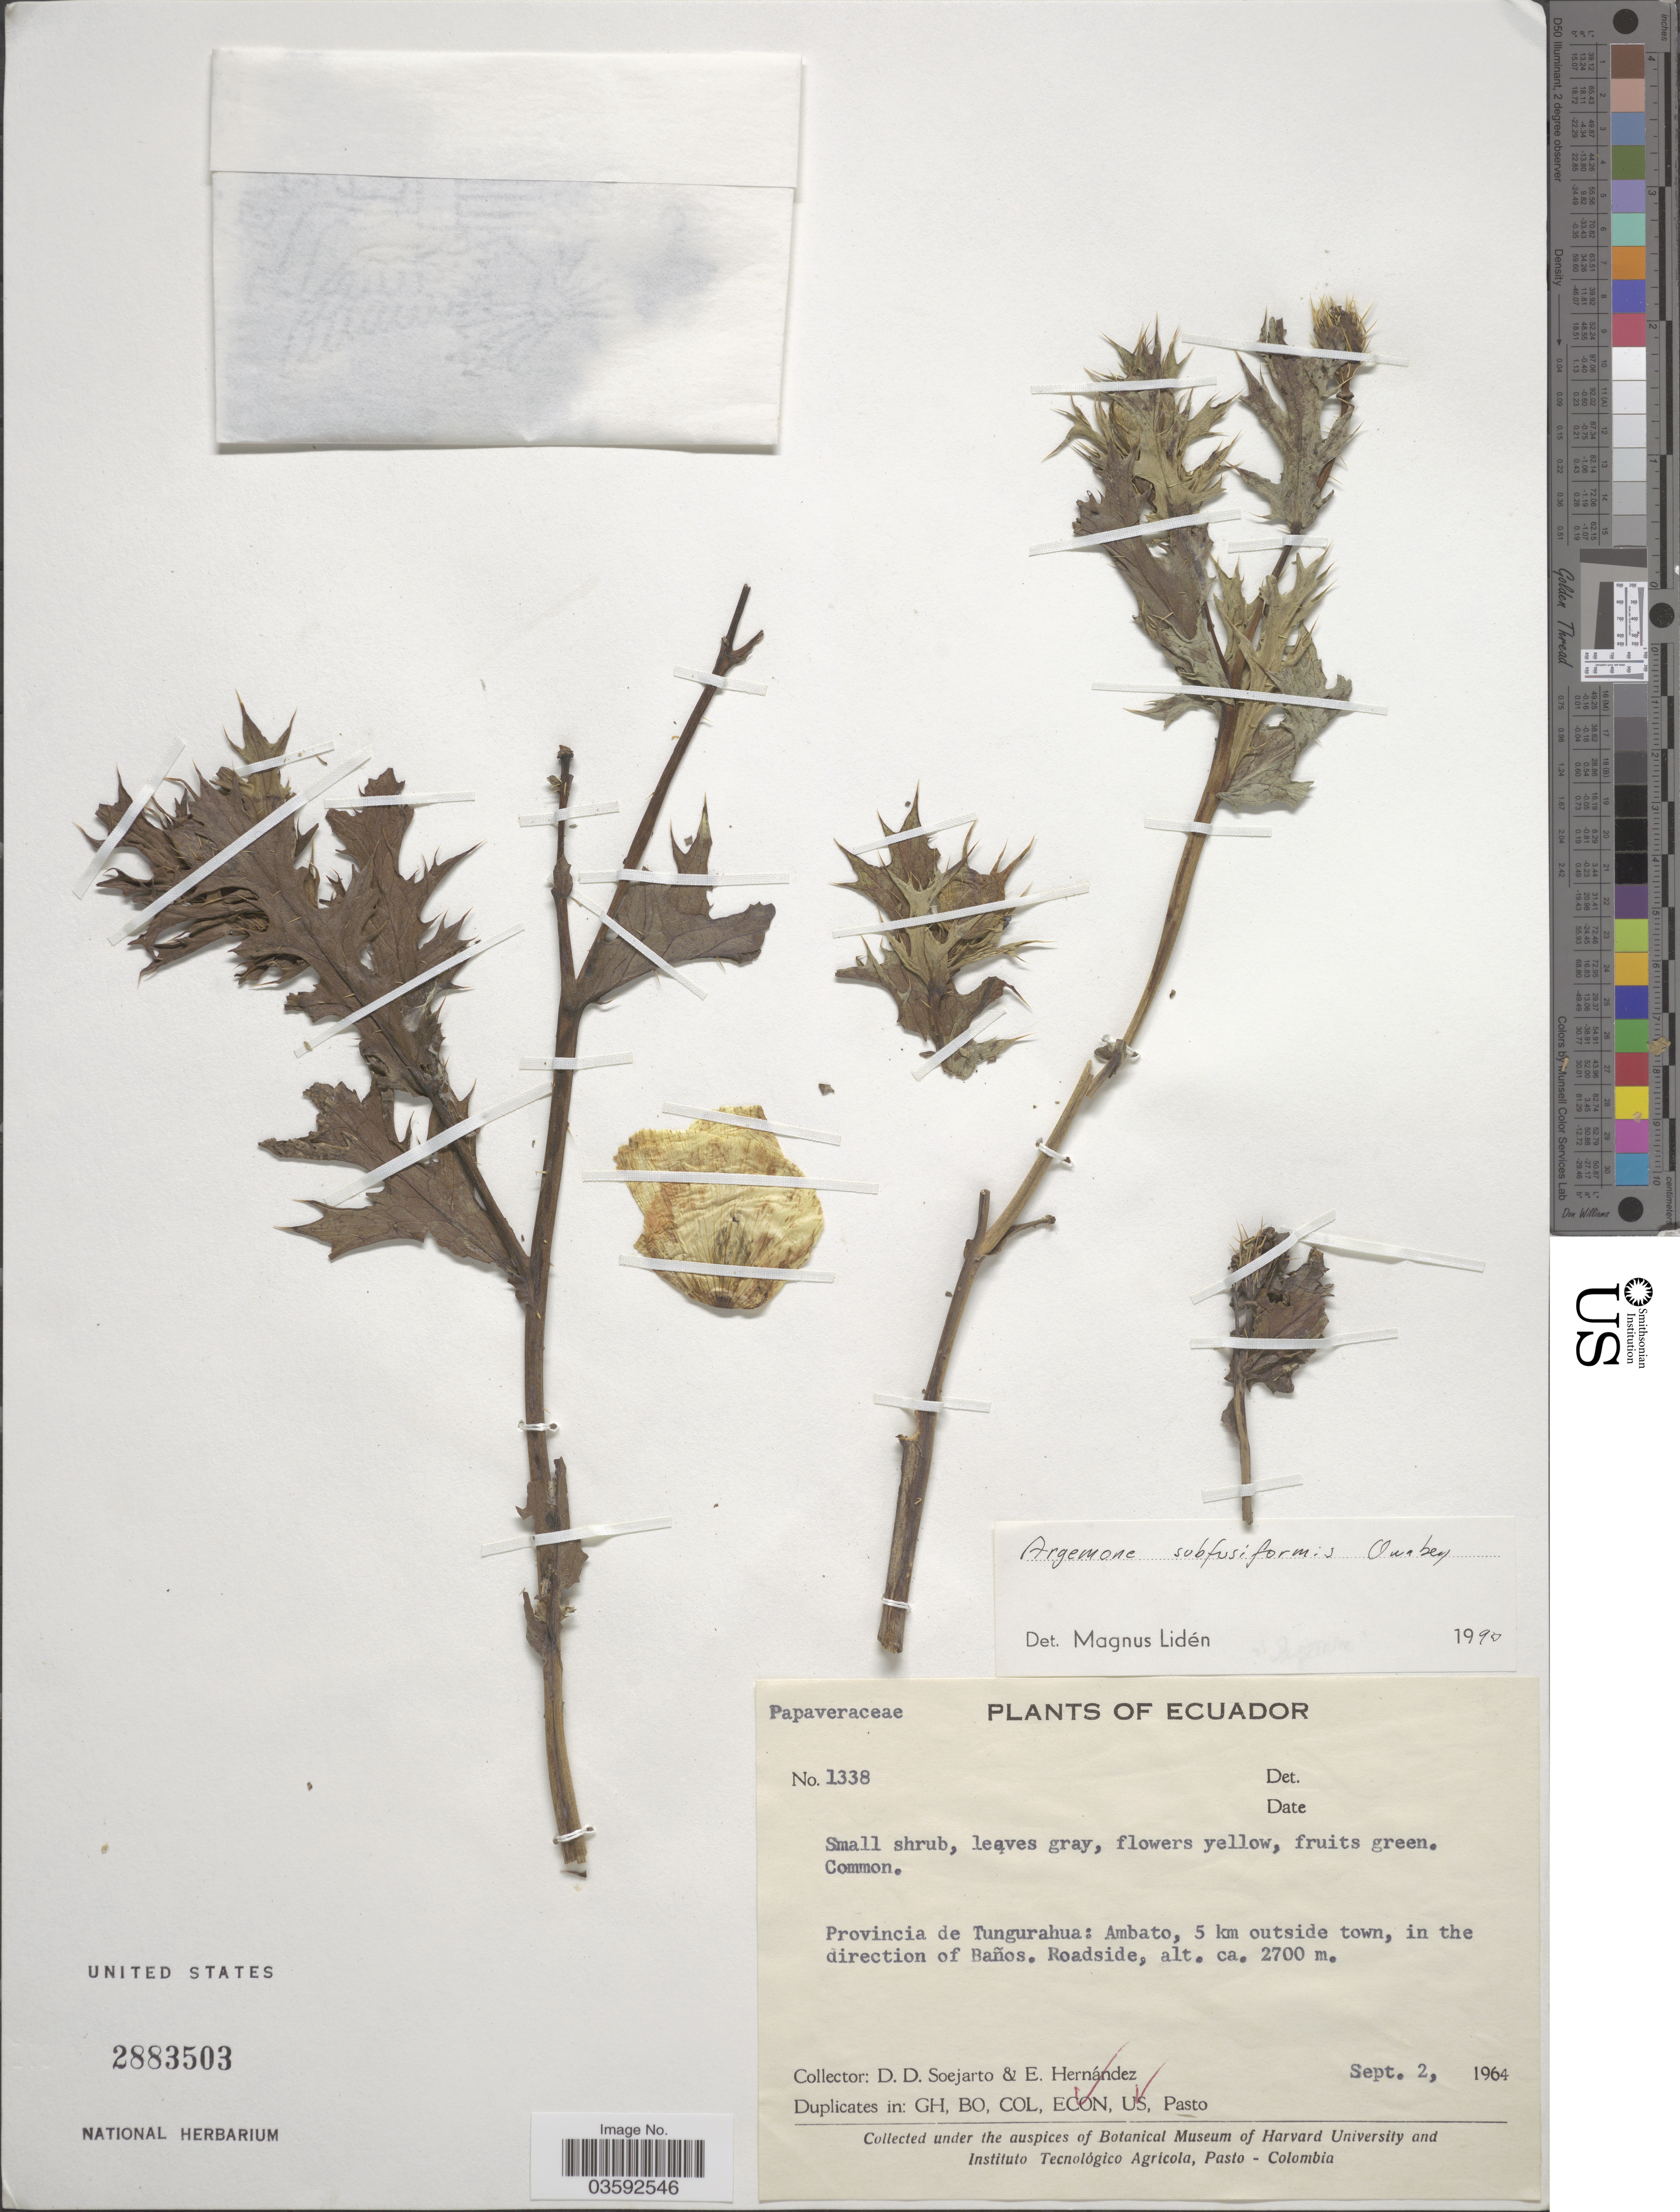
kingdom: Plantae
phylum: Tracheophyta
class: Magnoliopsida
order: Ranunculales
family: Papaveraceae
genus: Argemone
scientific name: Argemone subfusiformis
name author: G.B. Ownbey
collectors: E. Hernández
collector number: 1338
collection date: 1964-09-02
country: Ecuador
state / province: Tungurahua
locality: Ambato, 5 km outside town, in the direction of Baños.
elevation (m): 2700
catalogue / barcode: US 2883503